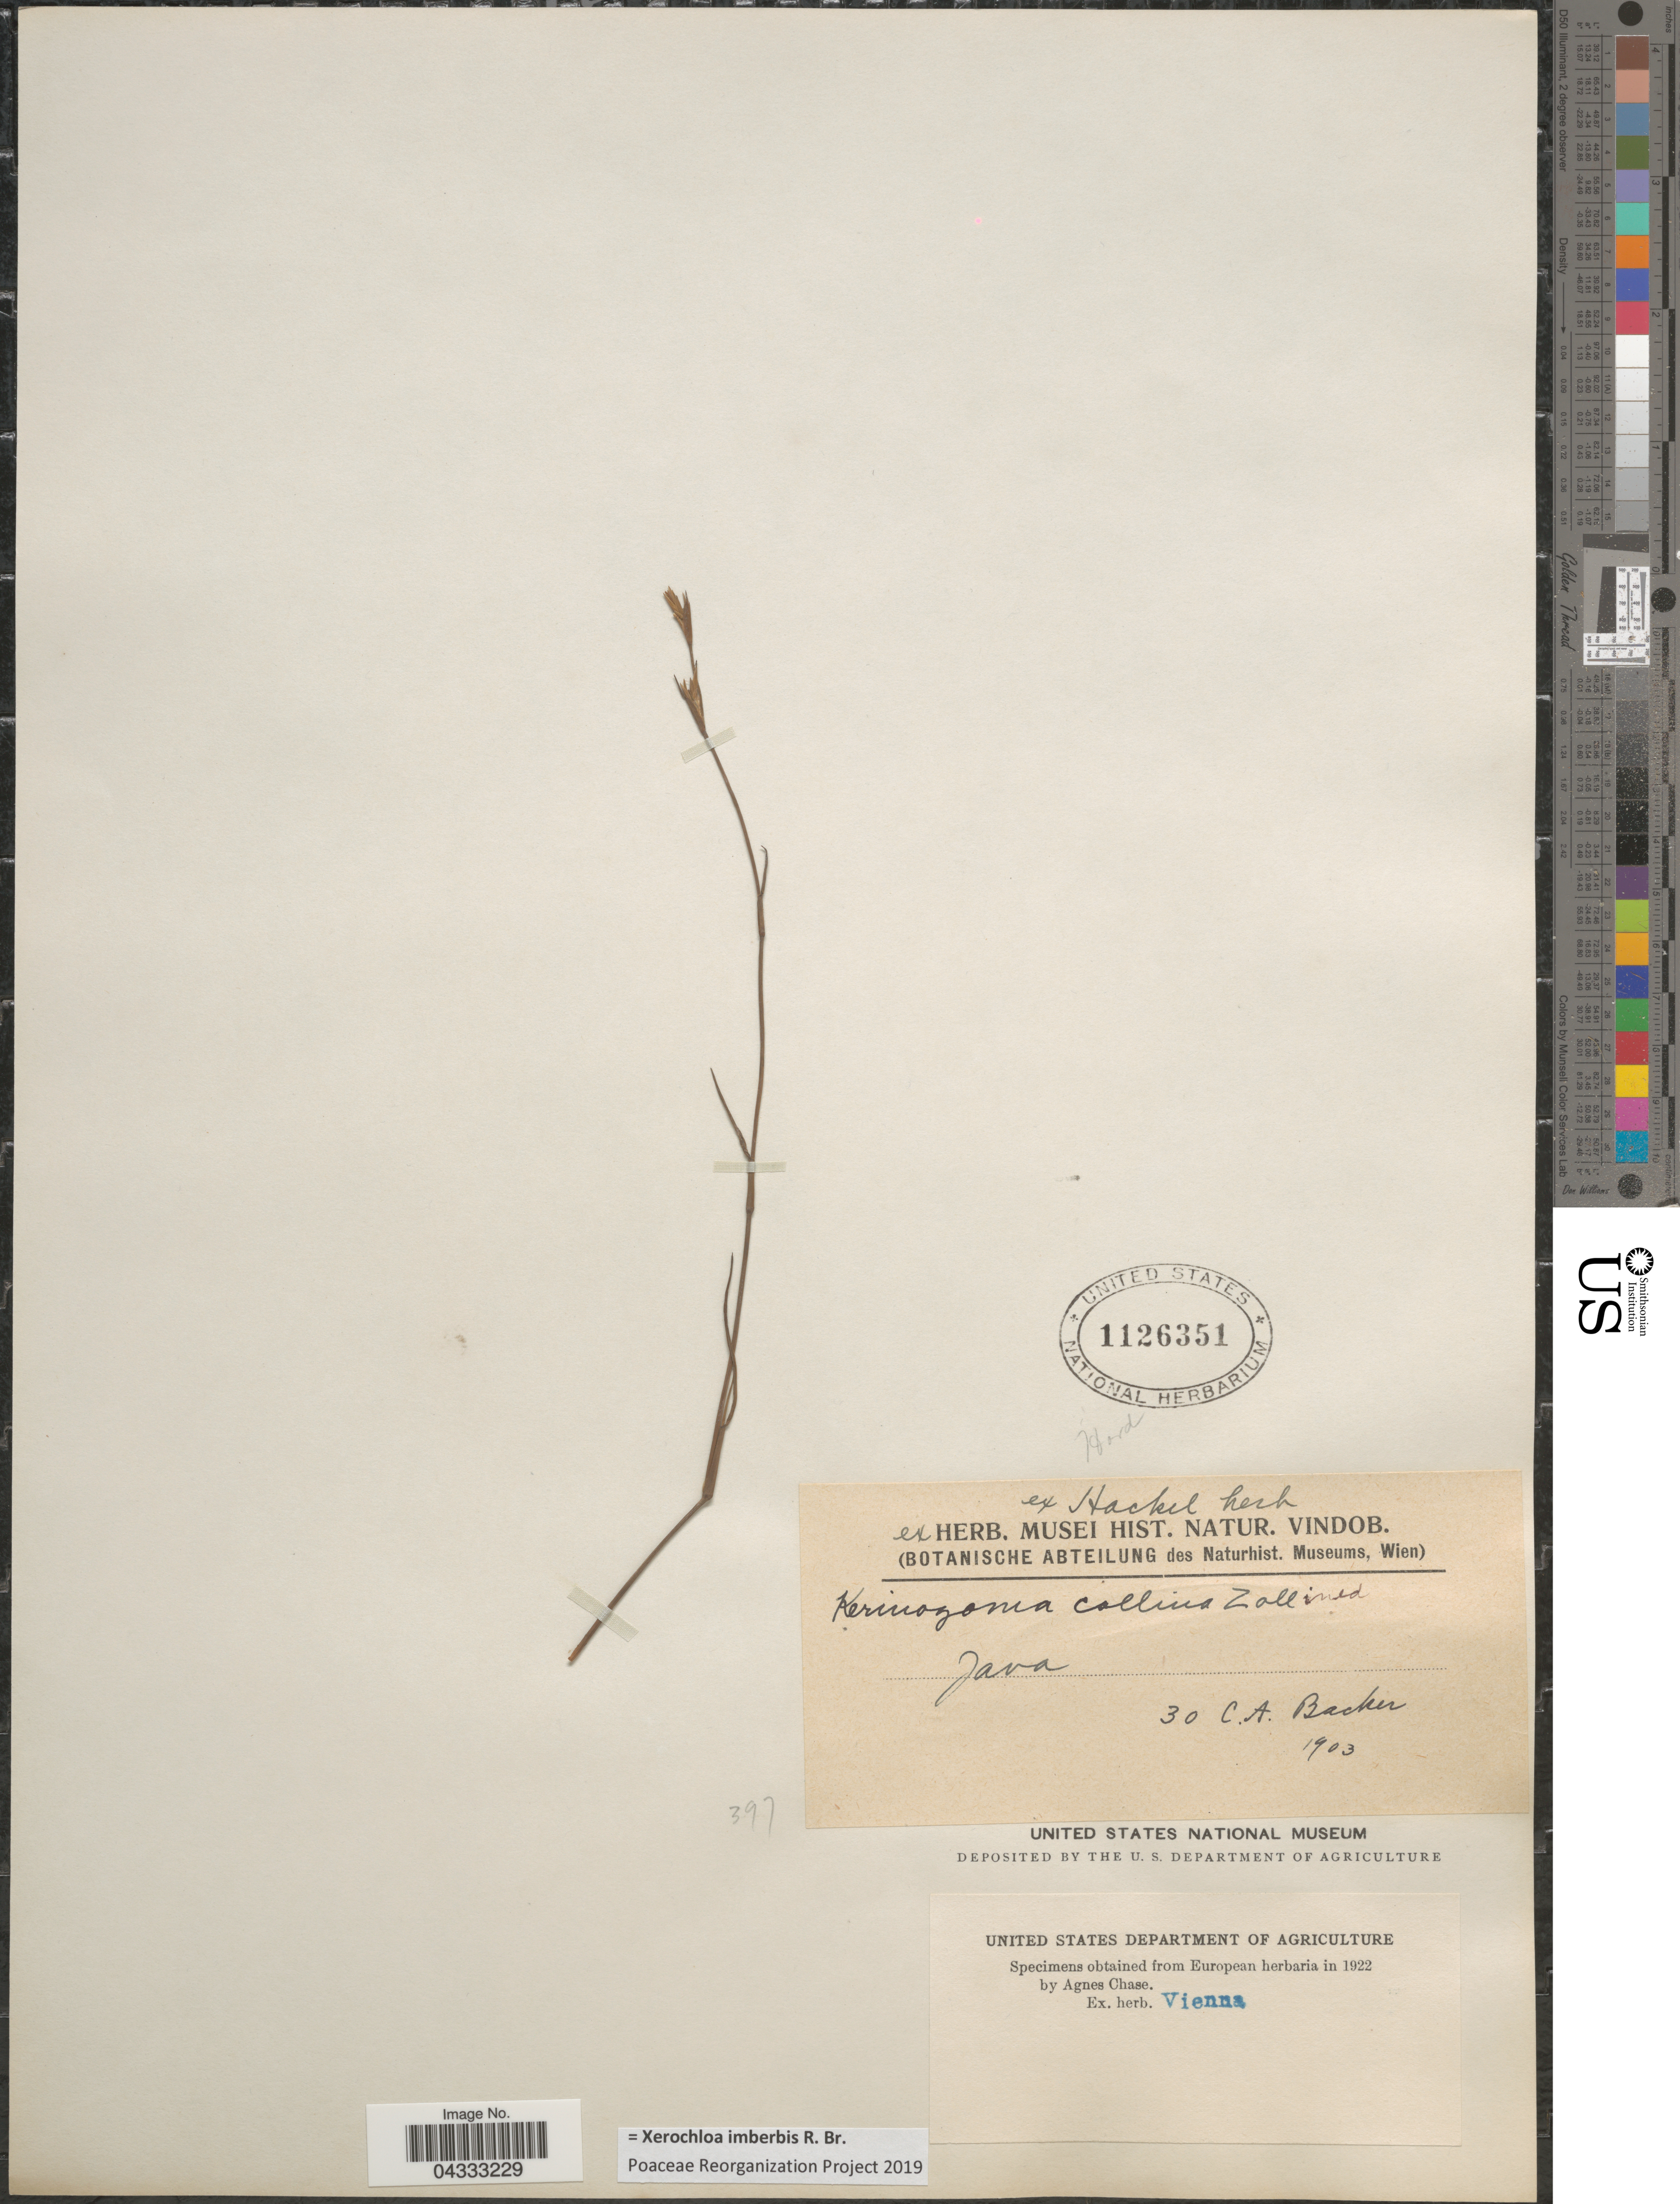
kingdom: Plantae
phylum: Tracheophyta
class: Liliopsida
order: Poales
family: Poaceae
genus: Xerochloa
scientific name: Xerochloa imberbis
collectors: C. A. Backer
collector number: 30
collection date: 1903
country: Indonesia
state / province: Java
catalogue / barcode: US 1126351